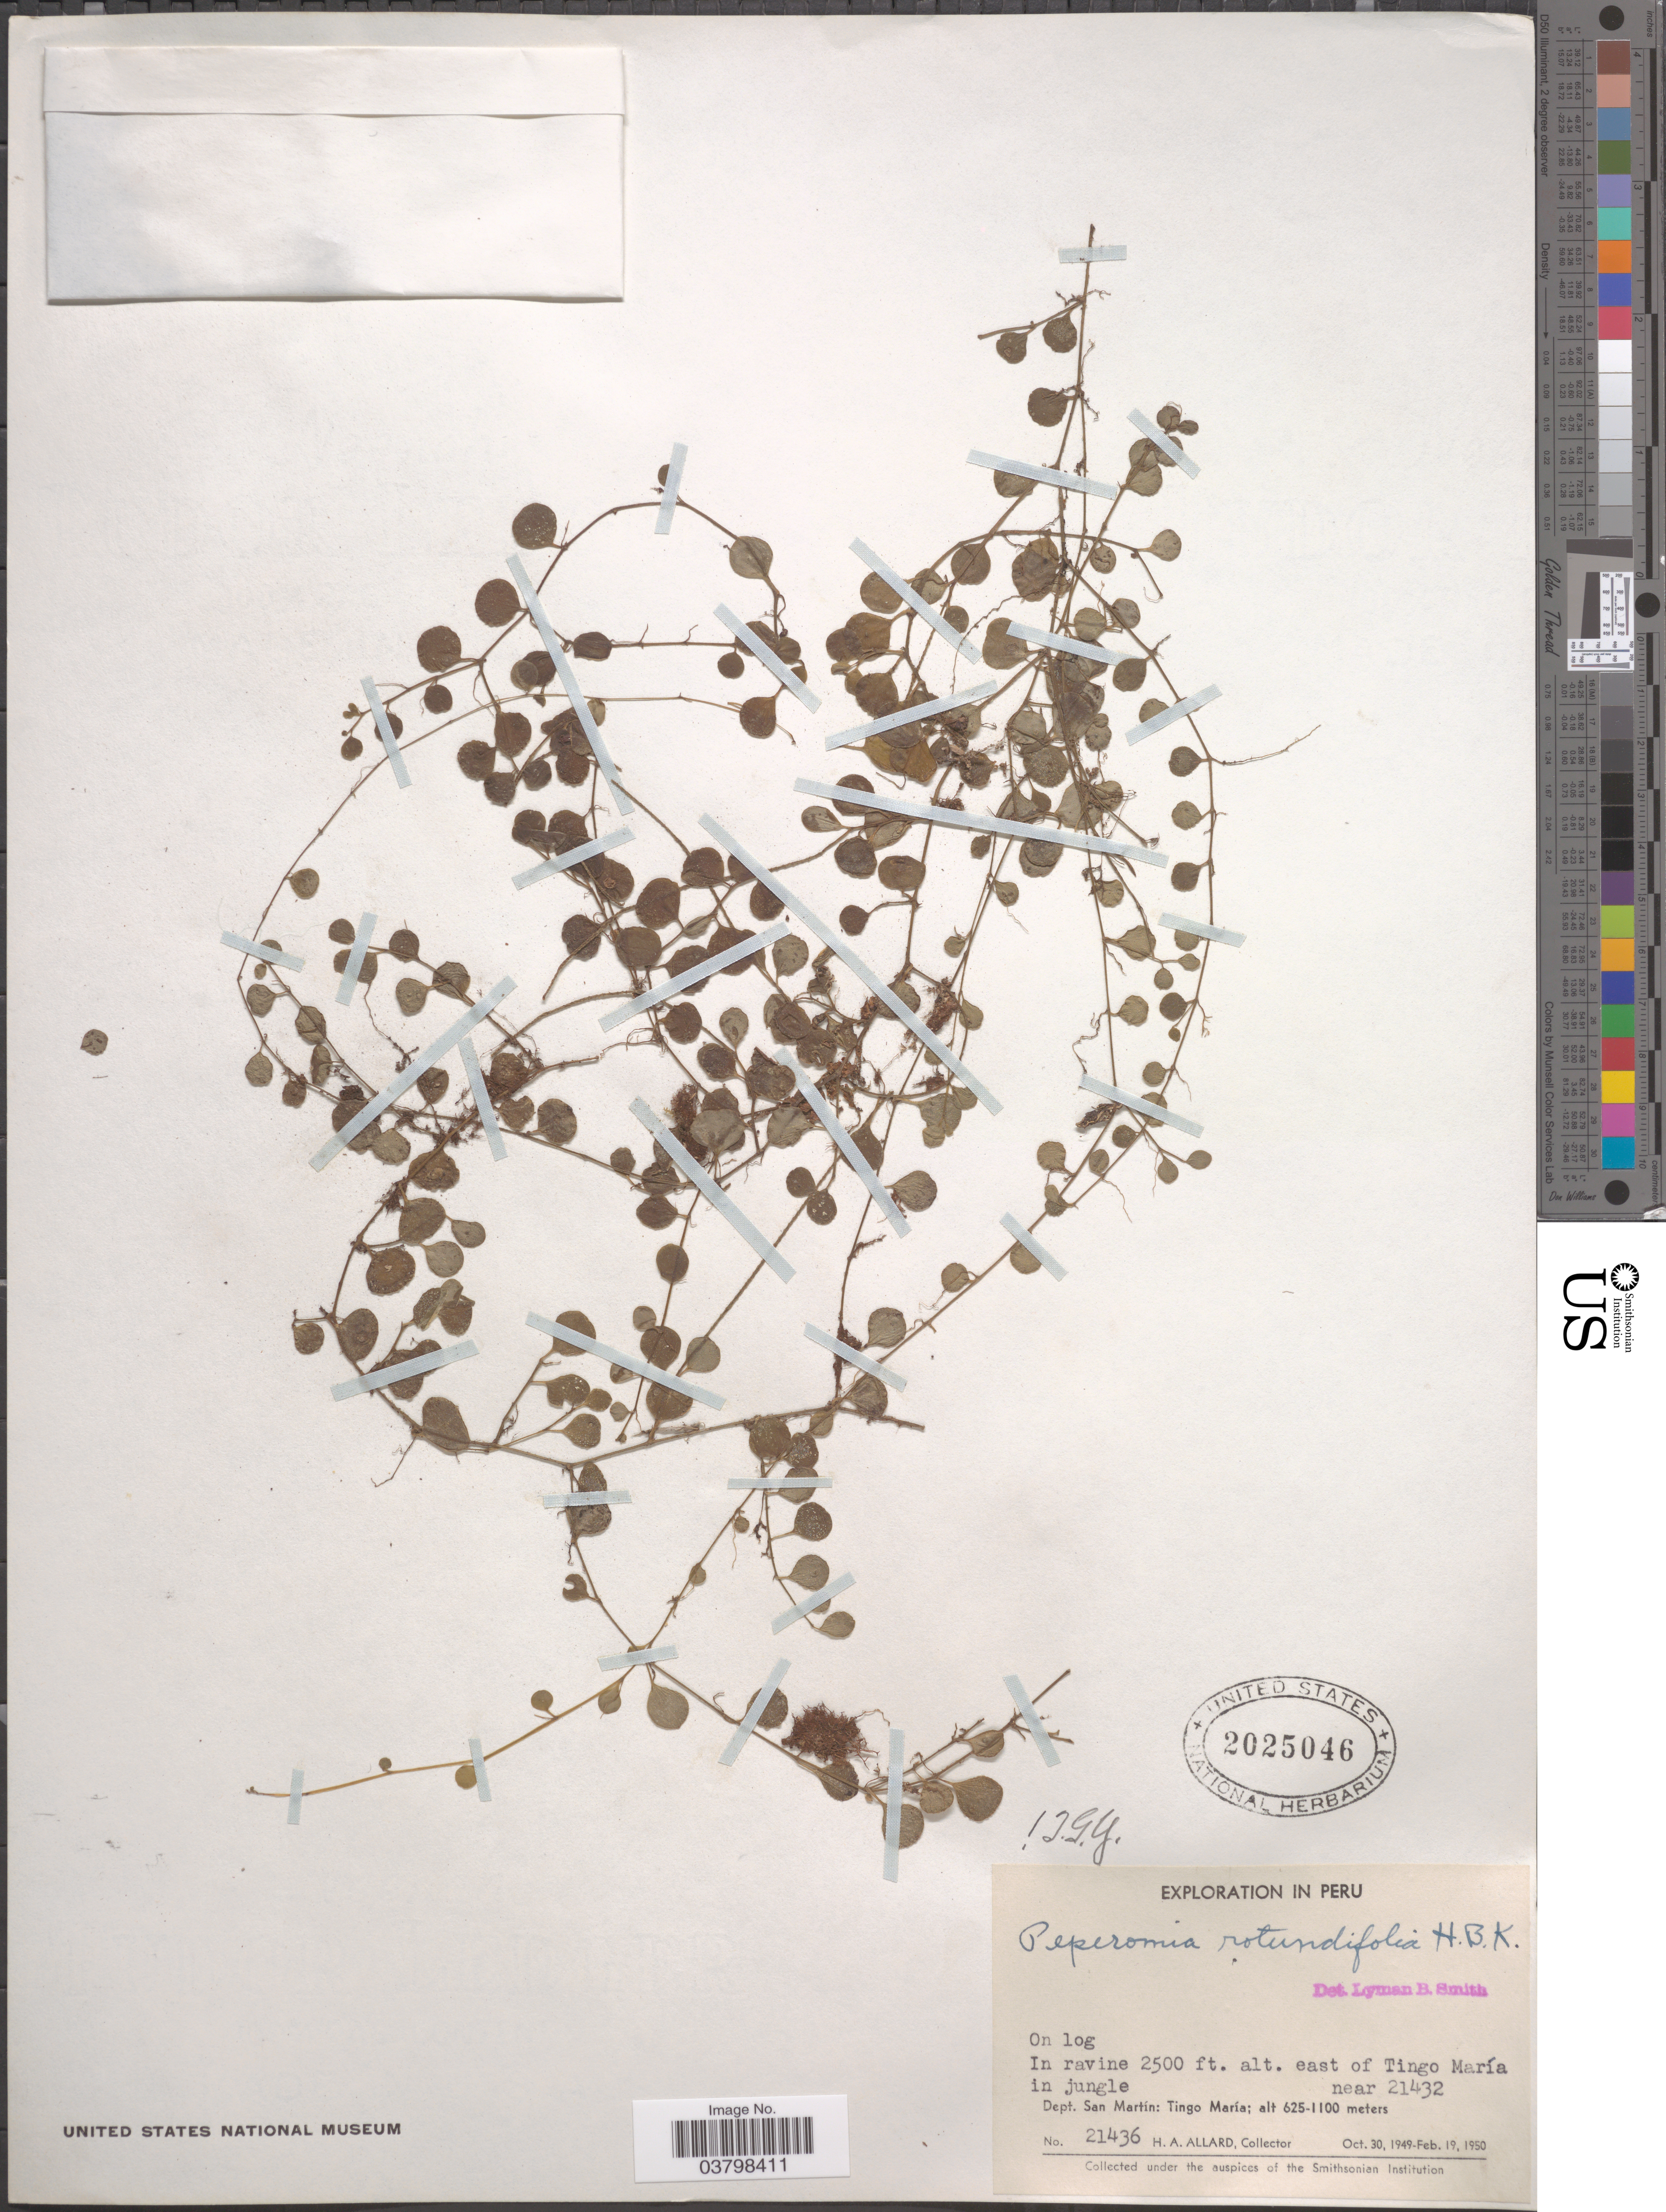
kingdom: Plantae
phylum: Tracheophyta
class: Magnoliopsida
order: Piperales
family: Piperaceae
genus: Peperomia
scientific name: Peperomia rotundifolia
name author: (L.) Kunth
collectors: H. A. Allard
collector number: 21436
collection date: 1949-10-30/1950-02-19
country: Peru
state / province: San Martín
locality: In ravine, east of Tingo María, near 21432 in jungle. Dept. San Martín: Tingo María.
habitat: on log in ravine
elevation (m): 625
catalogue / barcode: US 2025046